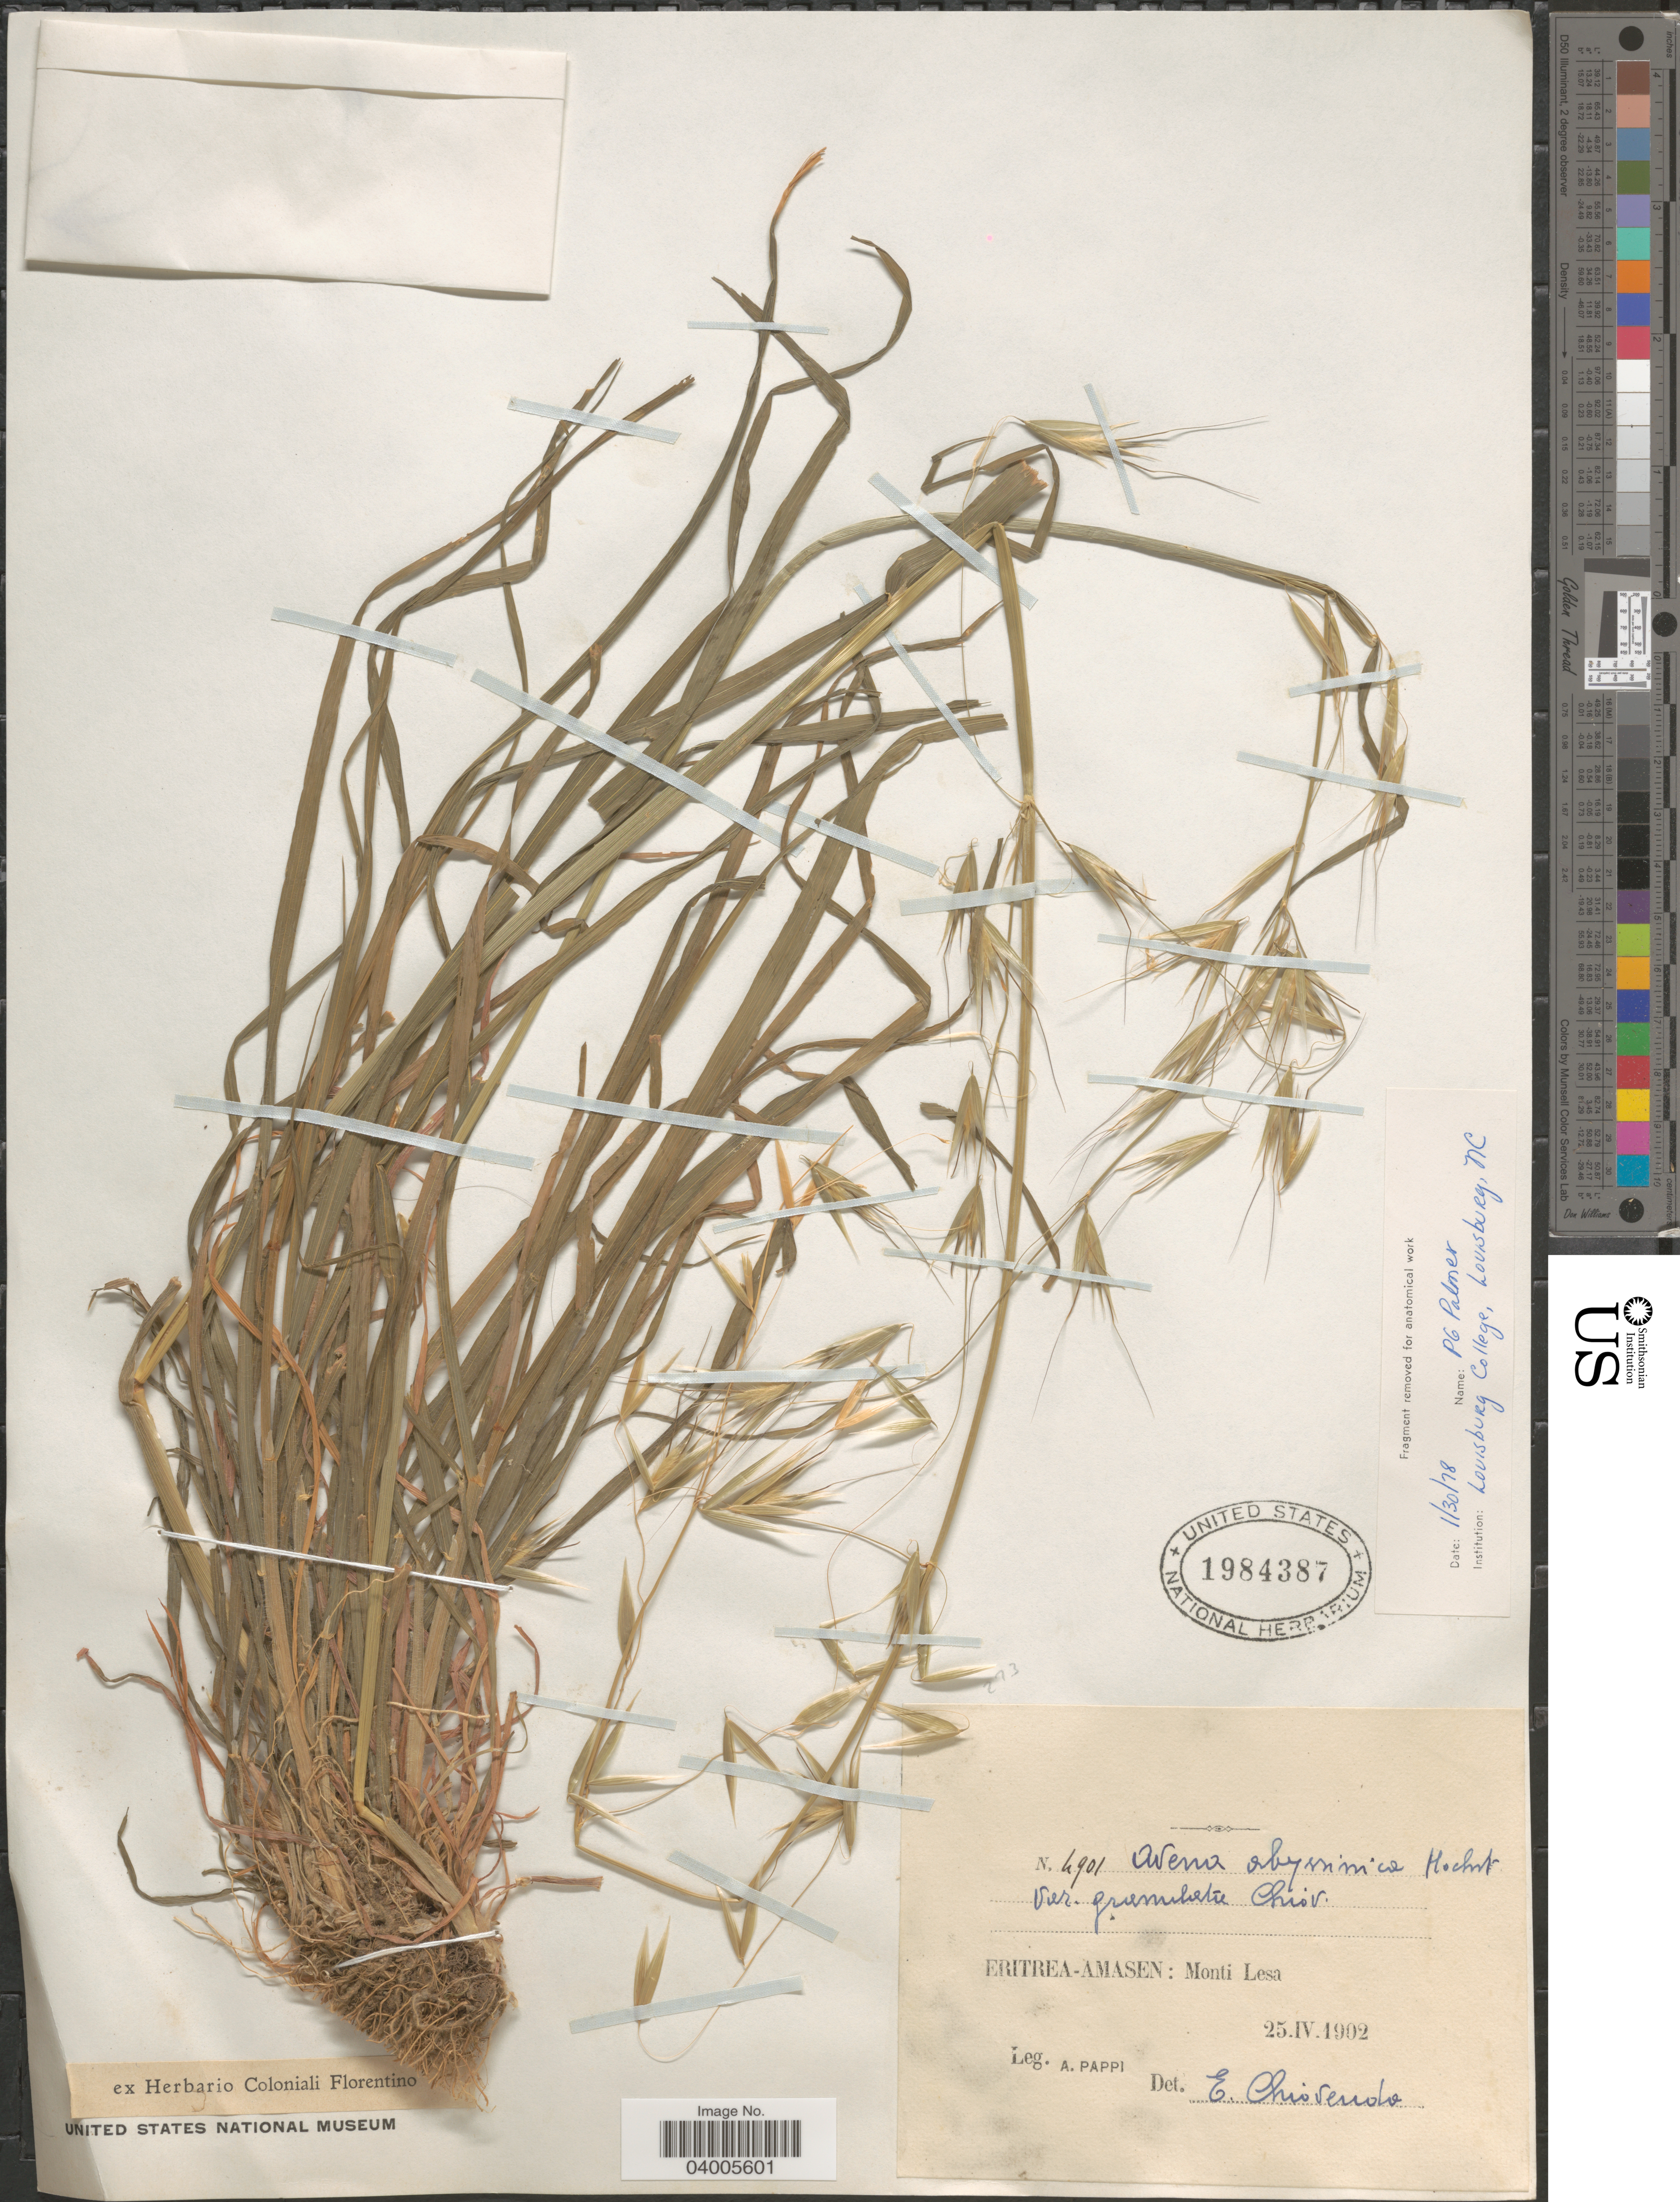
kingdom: Plantae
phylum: Tracheophyta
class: Liliopsida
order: Poales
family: Poaceae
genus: Avena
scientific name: Avena abyssinica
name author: K. Hochst.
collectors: A. Pappi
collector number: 4901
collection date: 1902-04-25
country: Eritrea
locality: Eritrea-Amasen: Monti Lesa.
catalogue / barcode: US 1984387